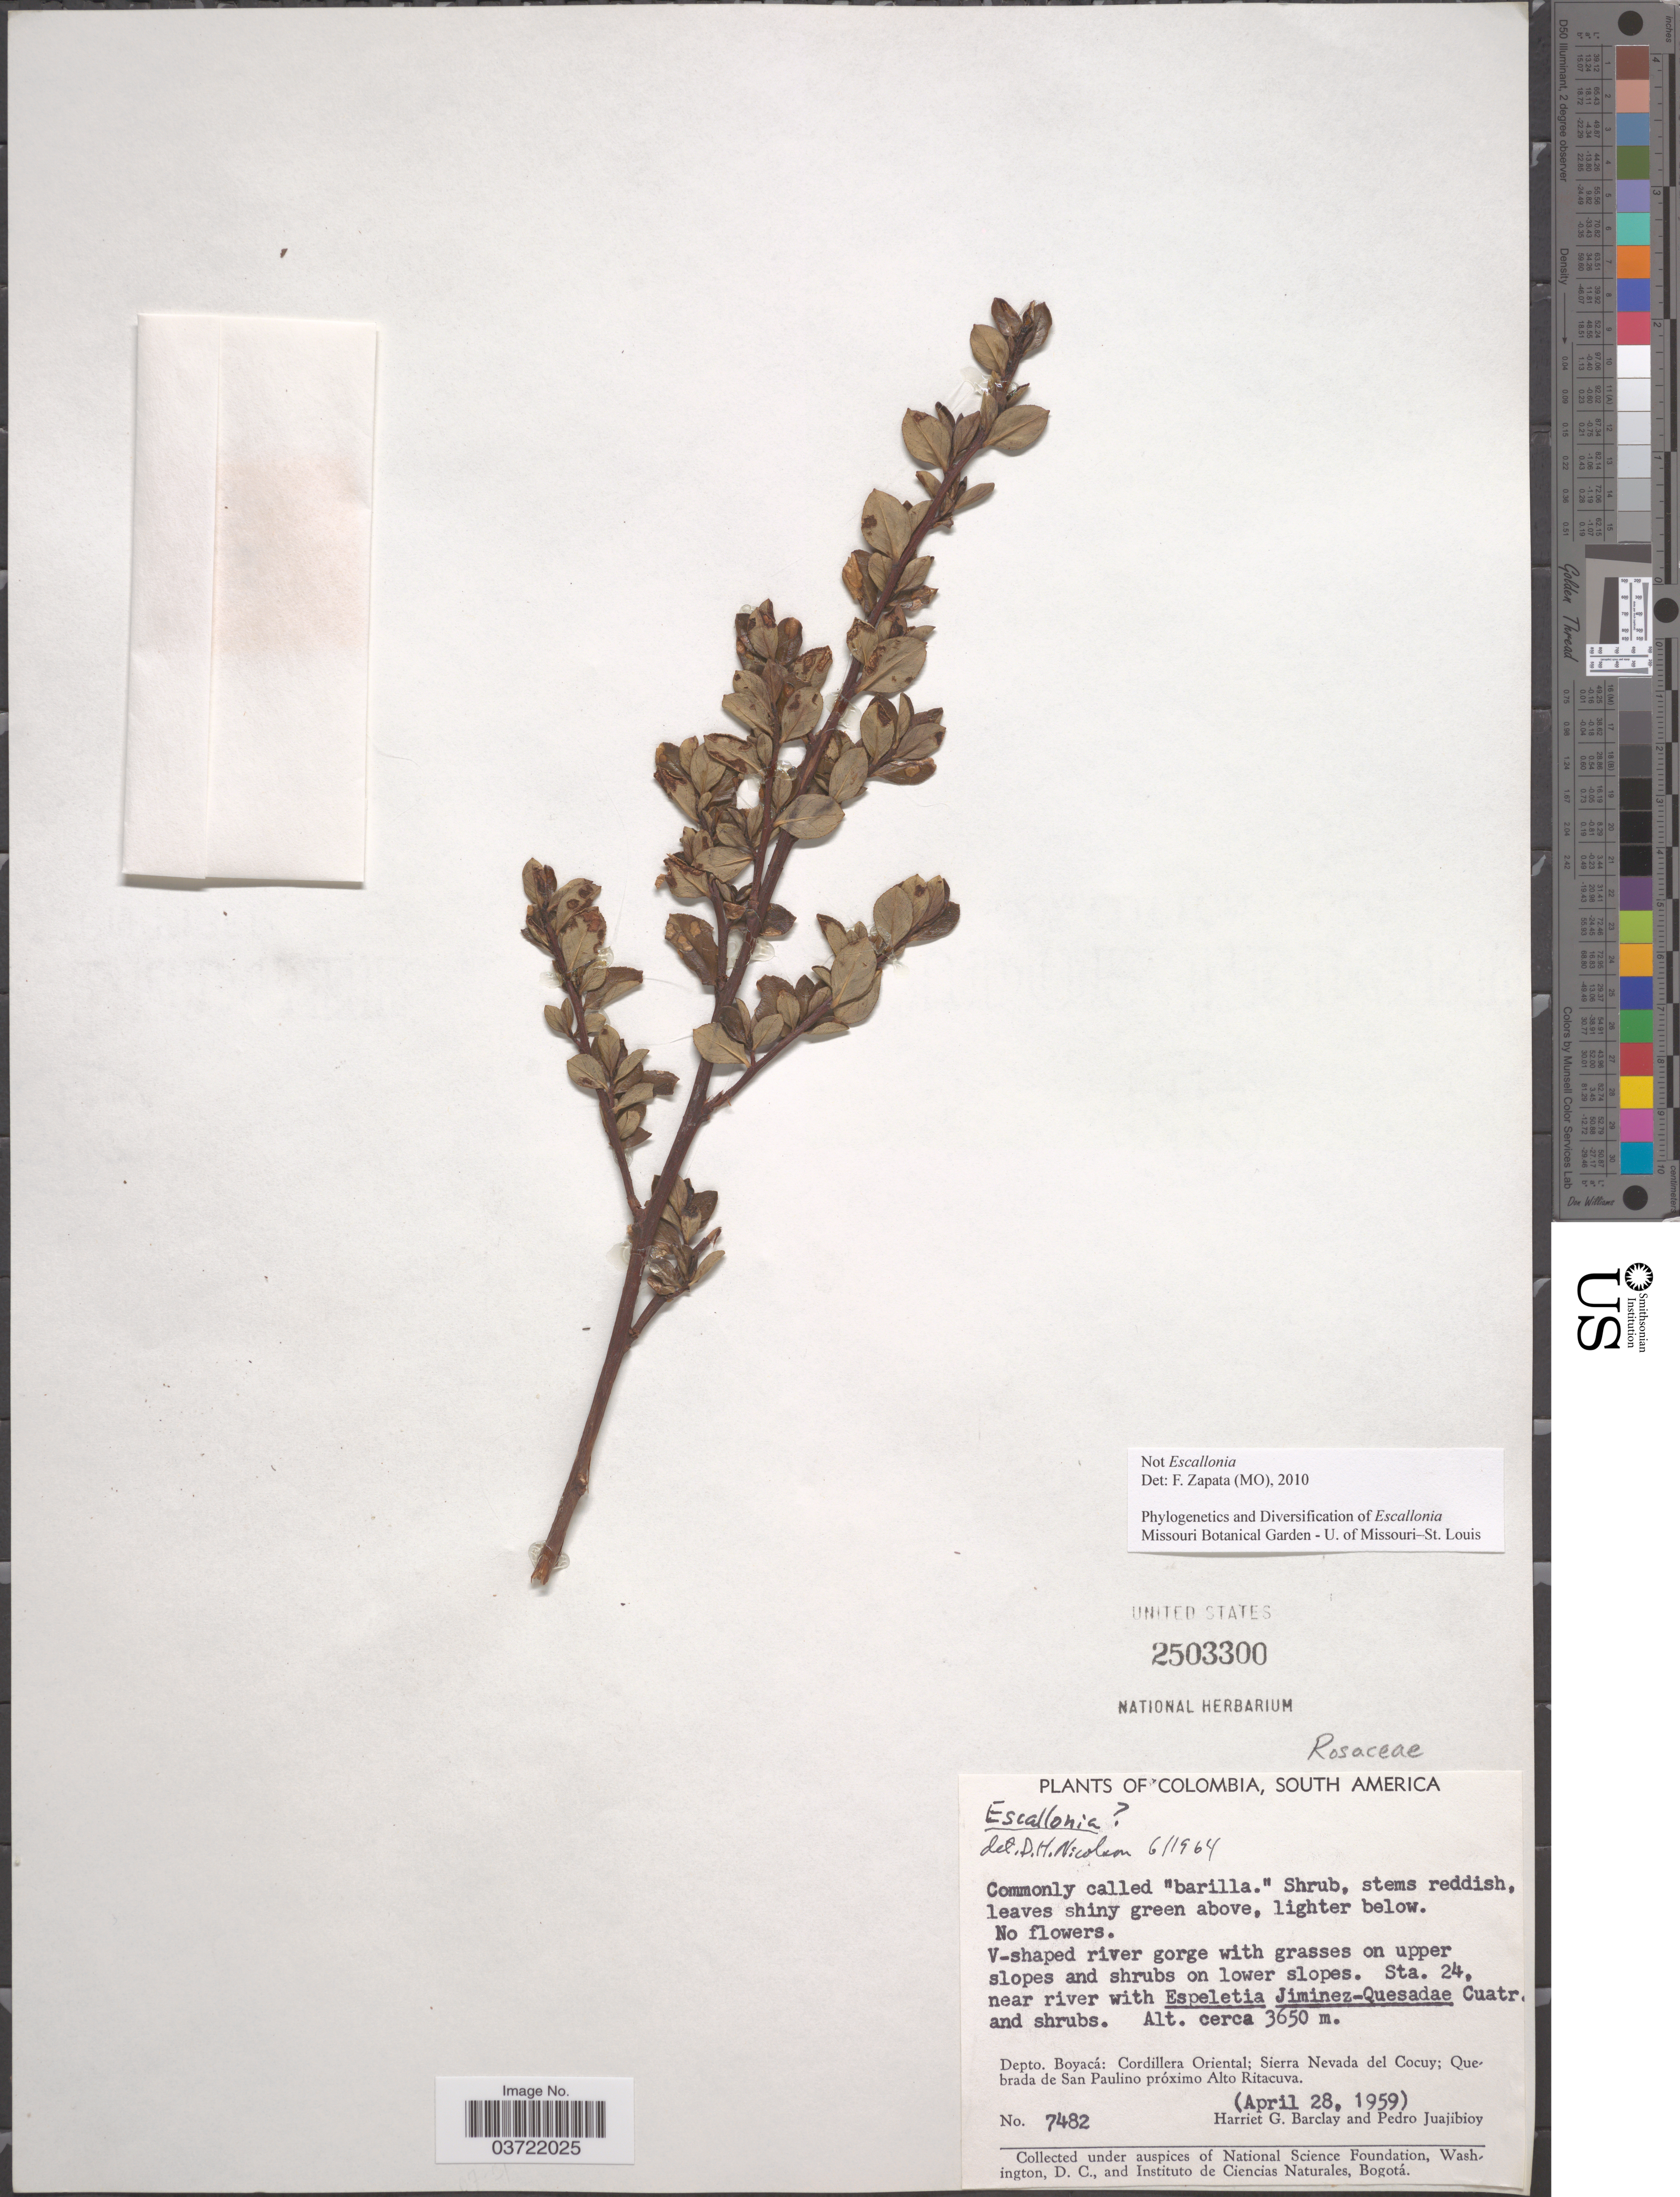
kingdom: Plantae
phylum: Tracheophyta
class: Liliopsida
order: Poales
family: Juncaceae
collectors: H. G. Barclay & P. Juajibioy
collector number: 7482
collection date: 1959-04-28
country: Colombia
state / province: Boyacá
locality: Depto. Boyacá: Cordillera Oriental; Sierra Nevada del Cocuy; Quebrada de San Paulino próximo Alto Ritacuva.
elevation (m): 3650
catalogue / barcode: US 2503300